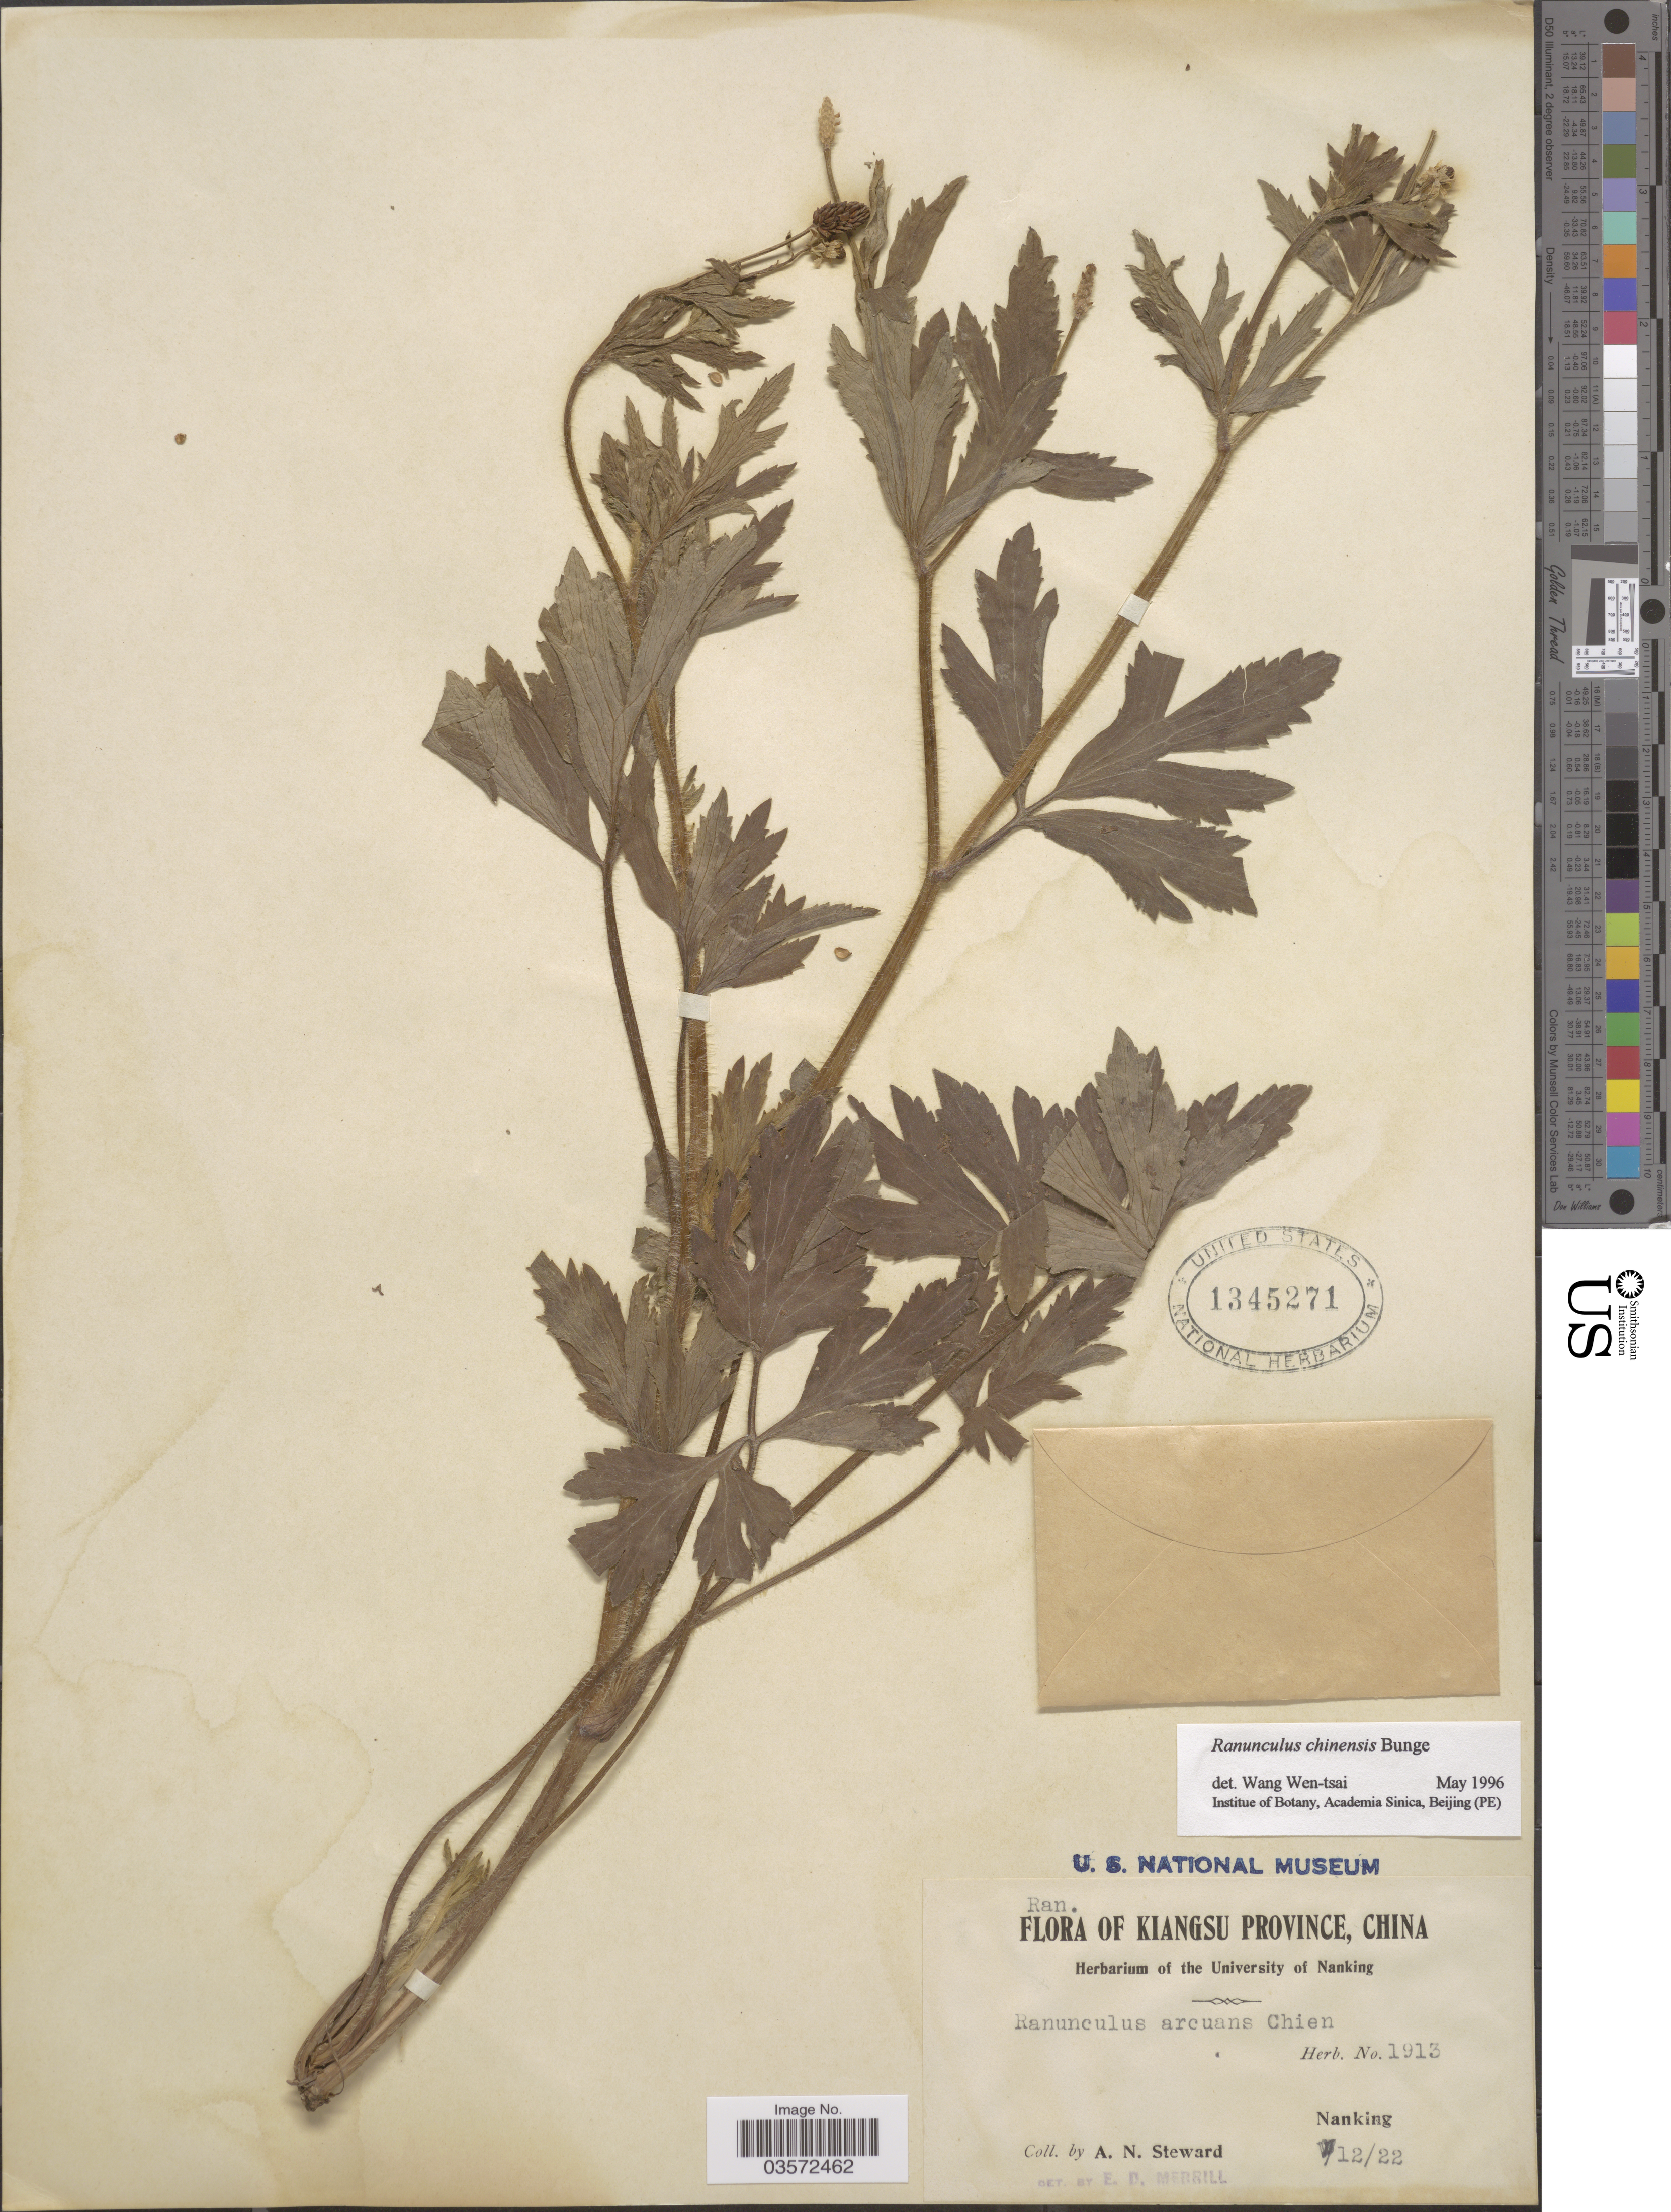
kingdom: Plantae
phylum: Tracheophyta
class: Magnoliopsida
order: Ranunculales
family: Ranunculaceae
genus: Ranunculus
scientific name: Ranunculus chinensis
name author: Bunge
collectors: A. N. Steward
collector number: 1913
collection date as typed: Transcribed d/m/y: 12/5/22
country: China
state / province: Jiangsu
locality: Kiangsu Province. Nanking.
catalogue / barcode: US 1345271